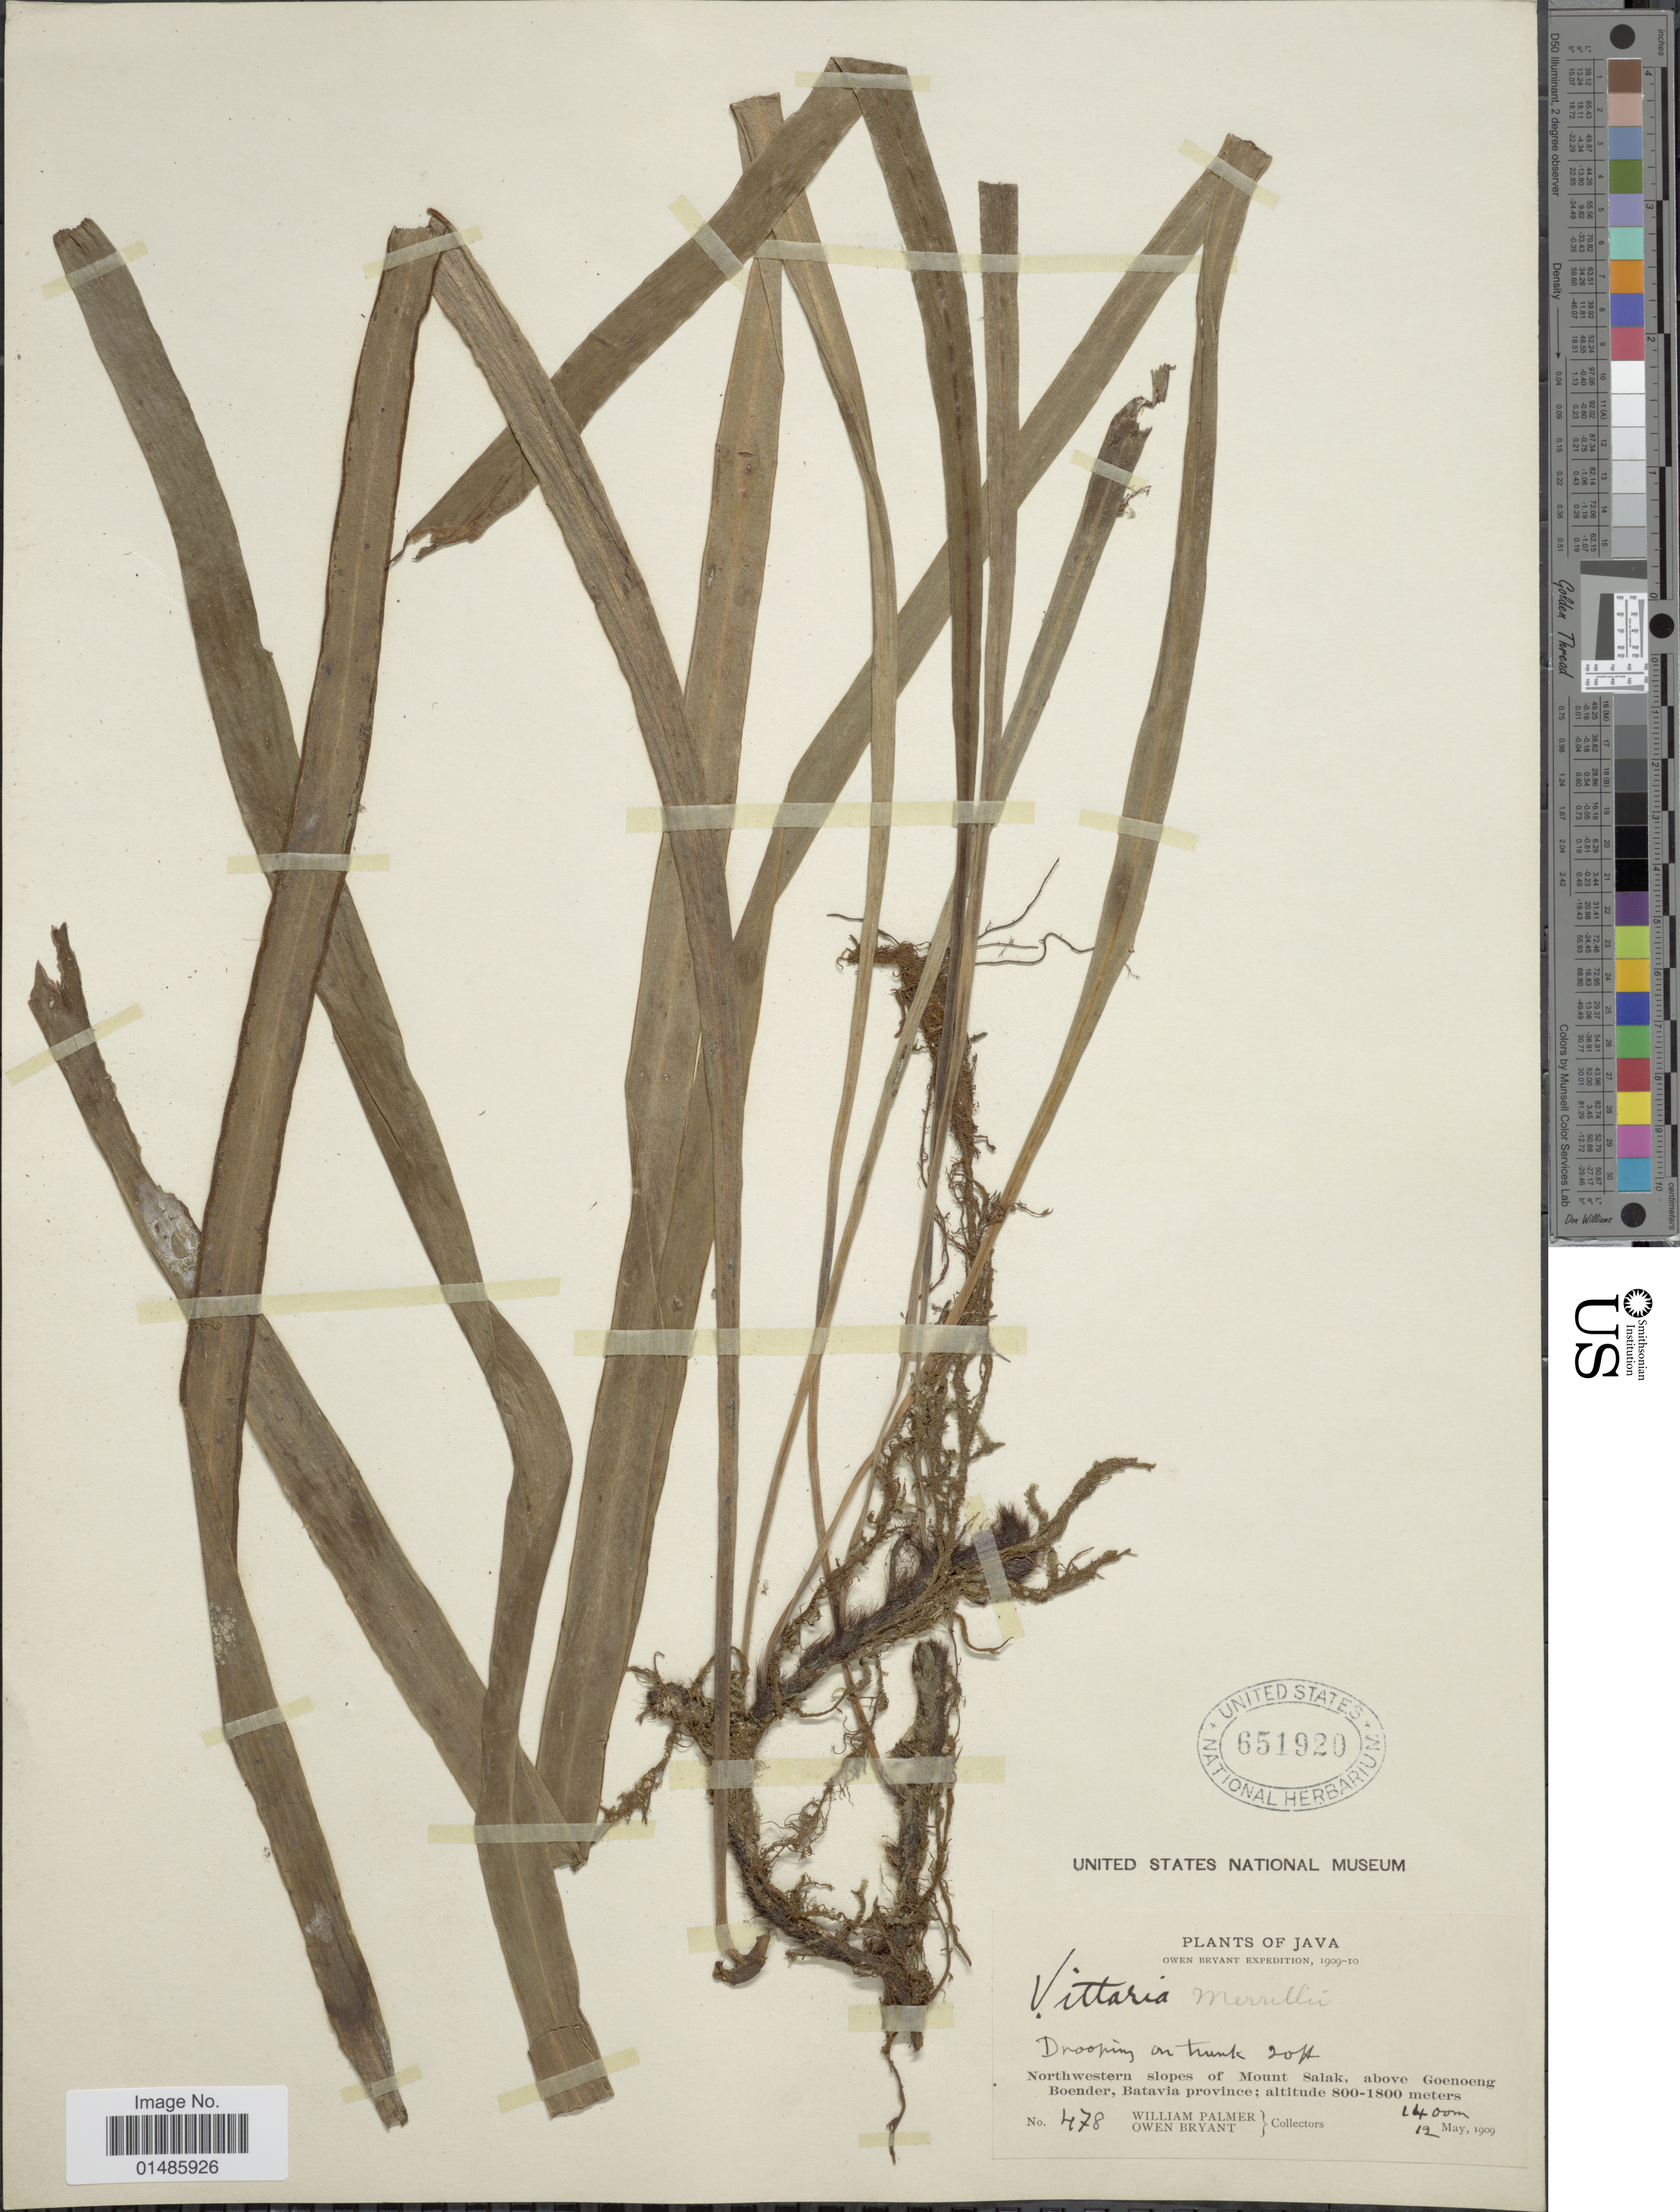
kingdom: Plantae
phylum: Tracheophyta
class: Polypodiopsida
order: Polypodiales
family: Pteridaceae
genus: Haplopteris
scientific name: Haplopteris elongata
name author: (Sw.) Crane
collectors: W. Palmer & O. Bryant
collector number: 478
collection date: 1909-05-12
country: Indonesia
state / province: Java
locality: Northwestern slopes of Mount Salak, above Goenoeng Boender, Batavia province.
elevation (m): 1400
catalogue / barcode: US 651920